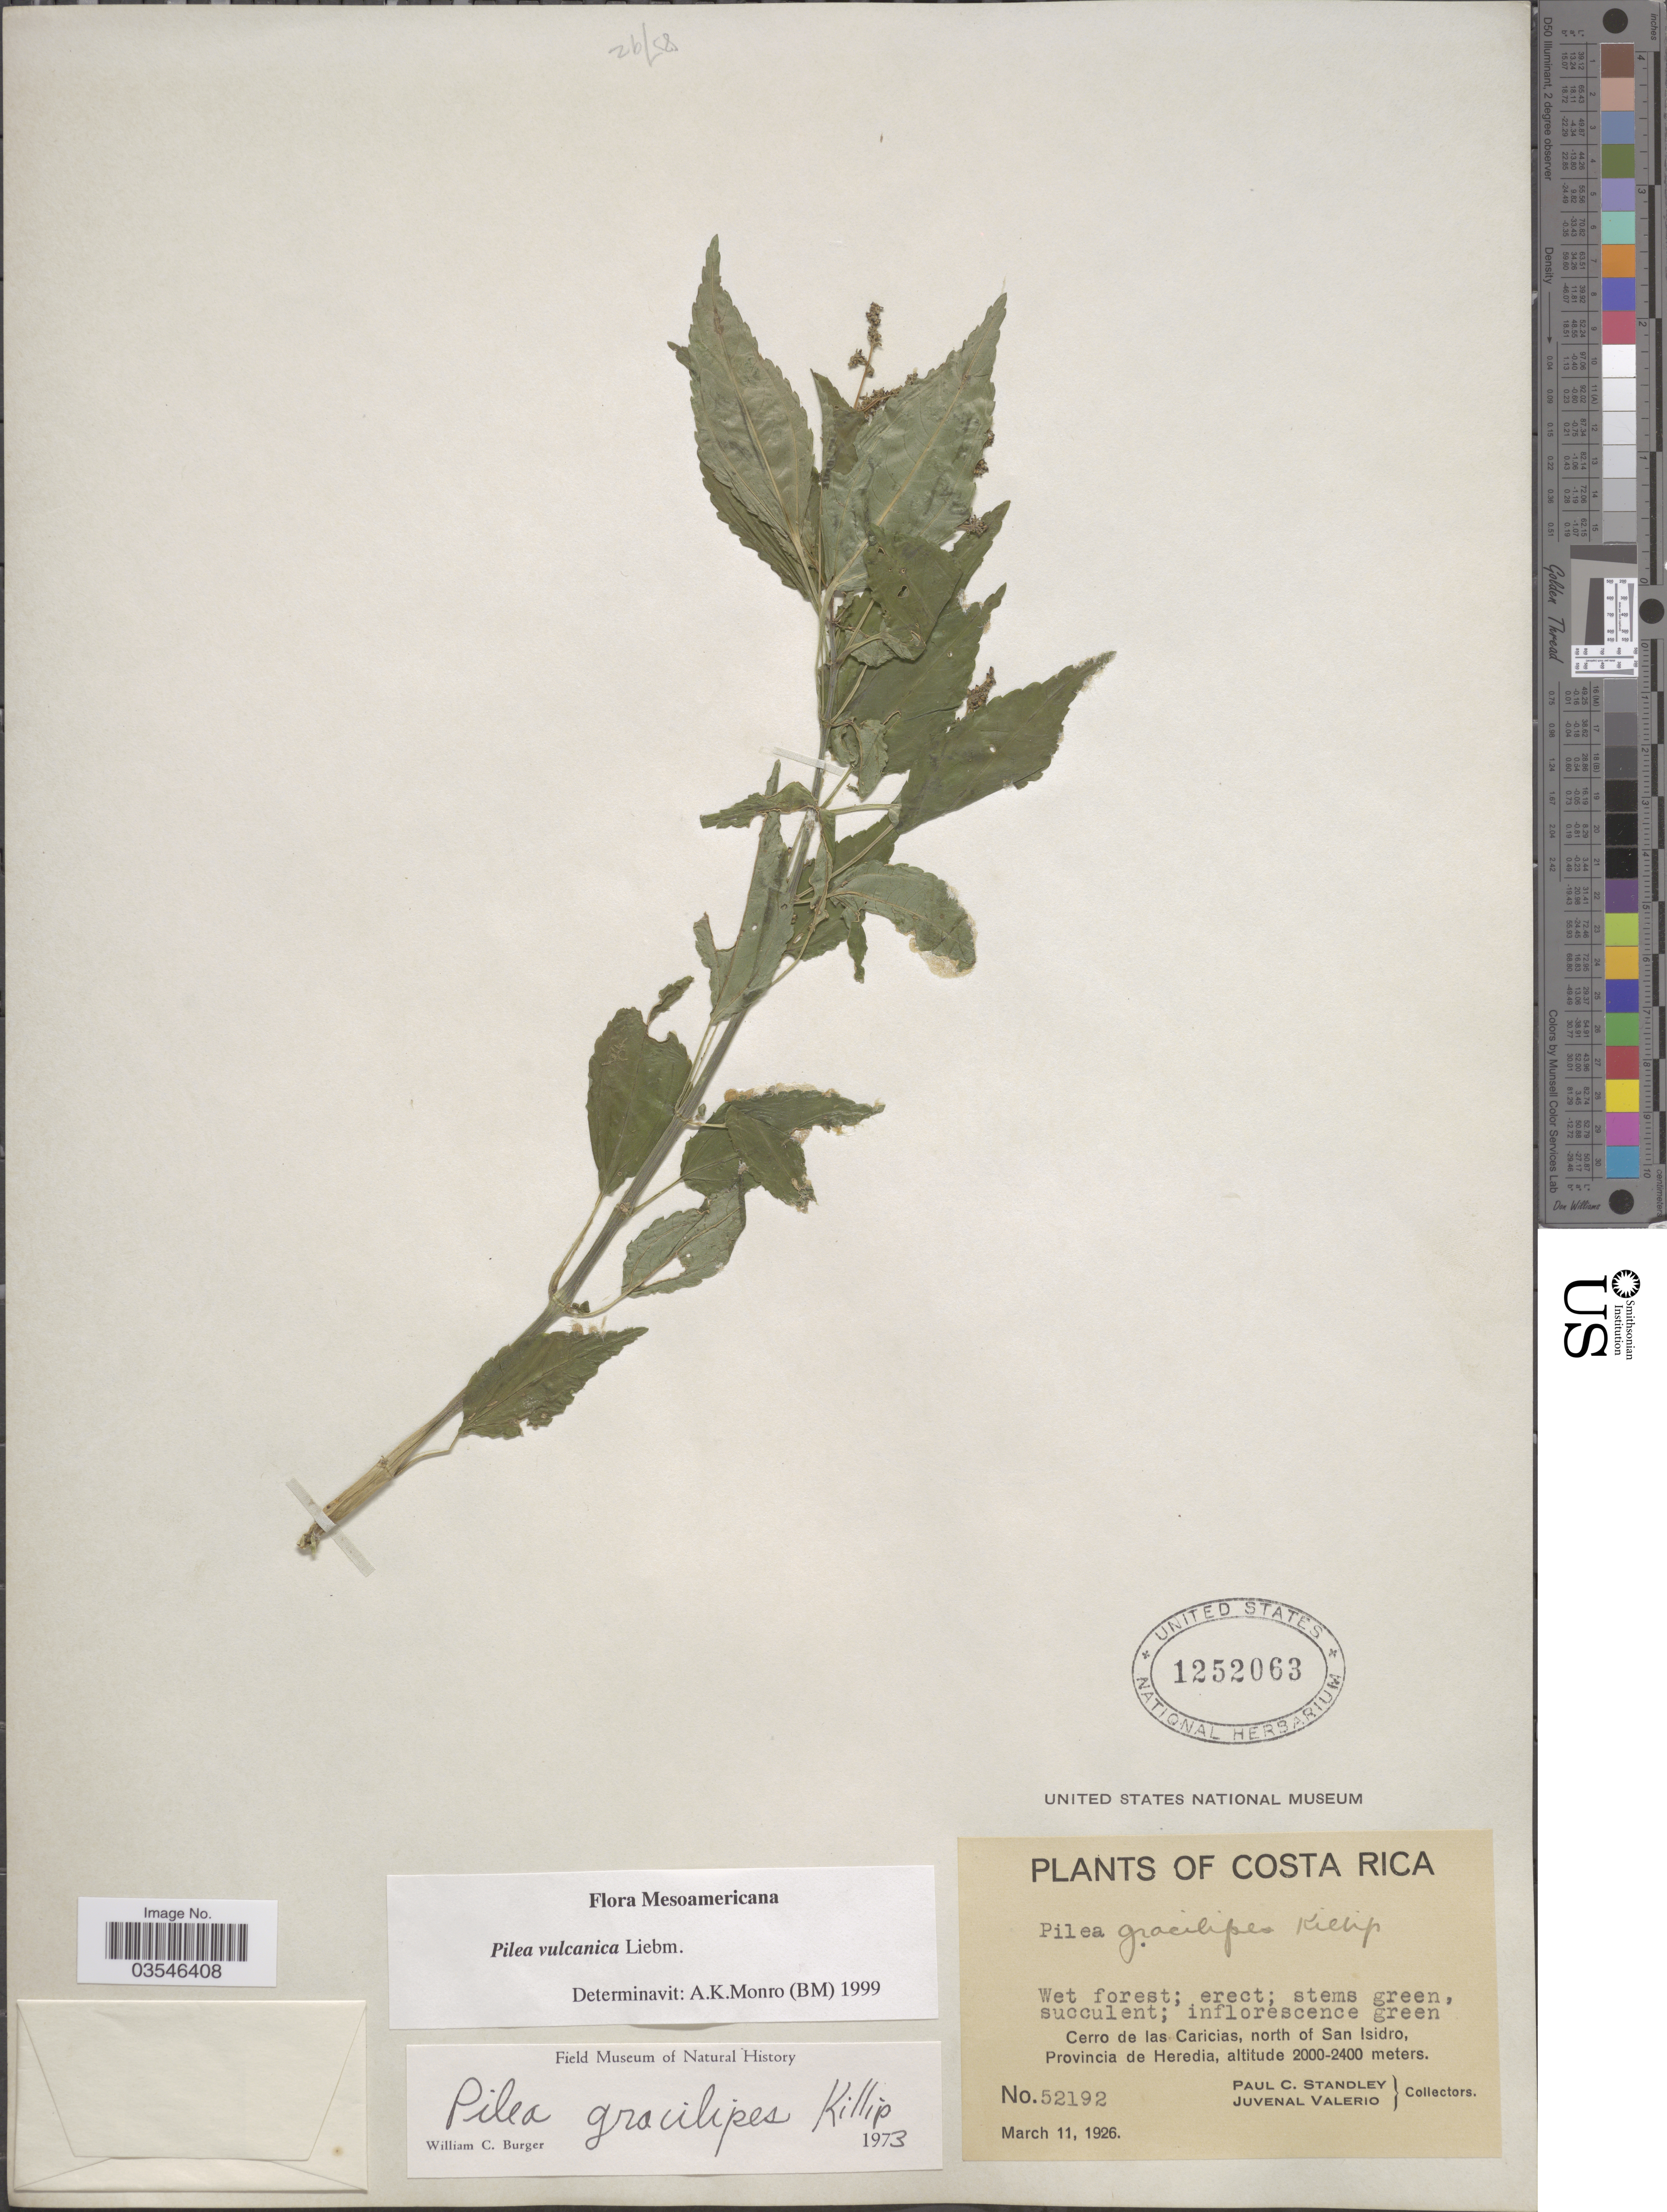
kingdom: Plantae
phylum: Tracheophyta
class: Magnoliopsida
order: Rosales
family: Urticaceae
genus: Pilea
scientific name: Pilea vulcanica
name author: Liebm.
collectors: P. C. Standley & J. Valerio R.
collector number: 52192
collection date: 1926-03-11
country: Costa Rica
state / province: Heredia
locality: Cerro de las Caricias, north of San Isidro.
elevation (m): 2000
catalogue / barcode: US 1252063